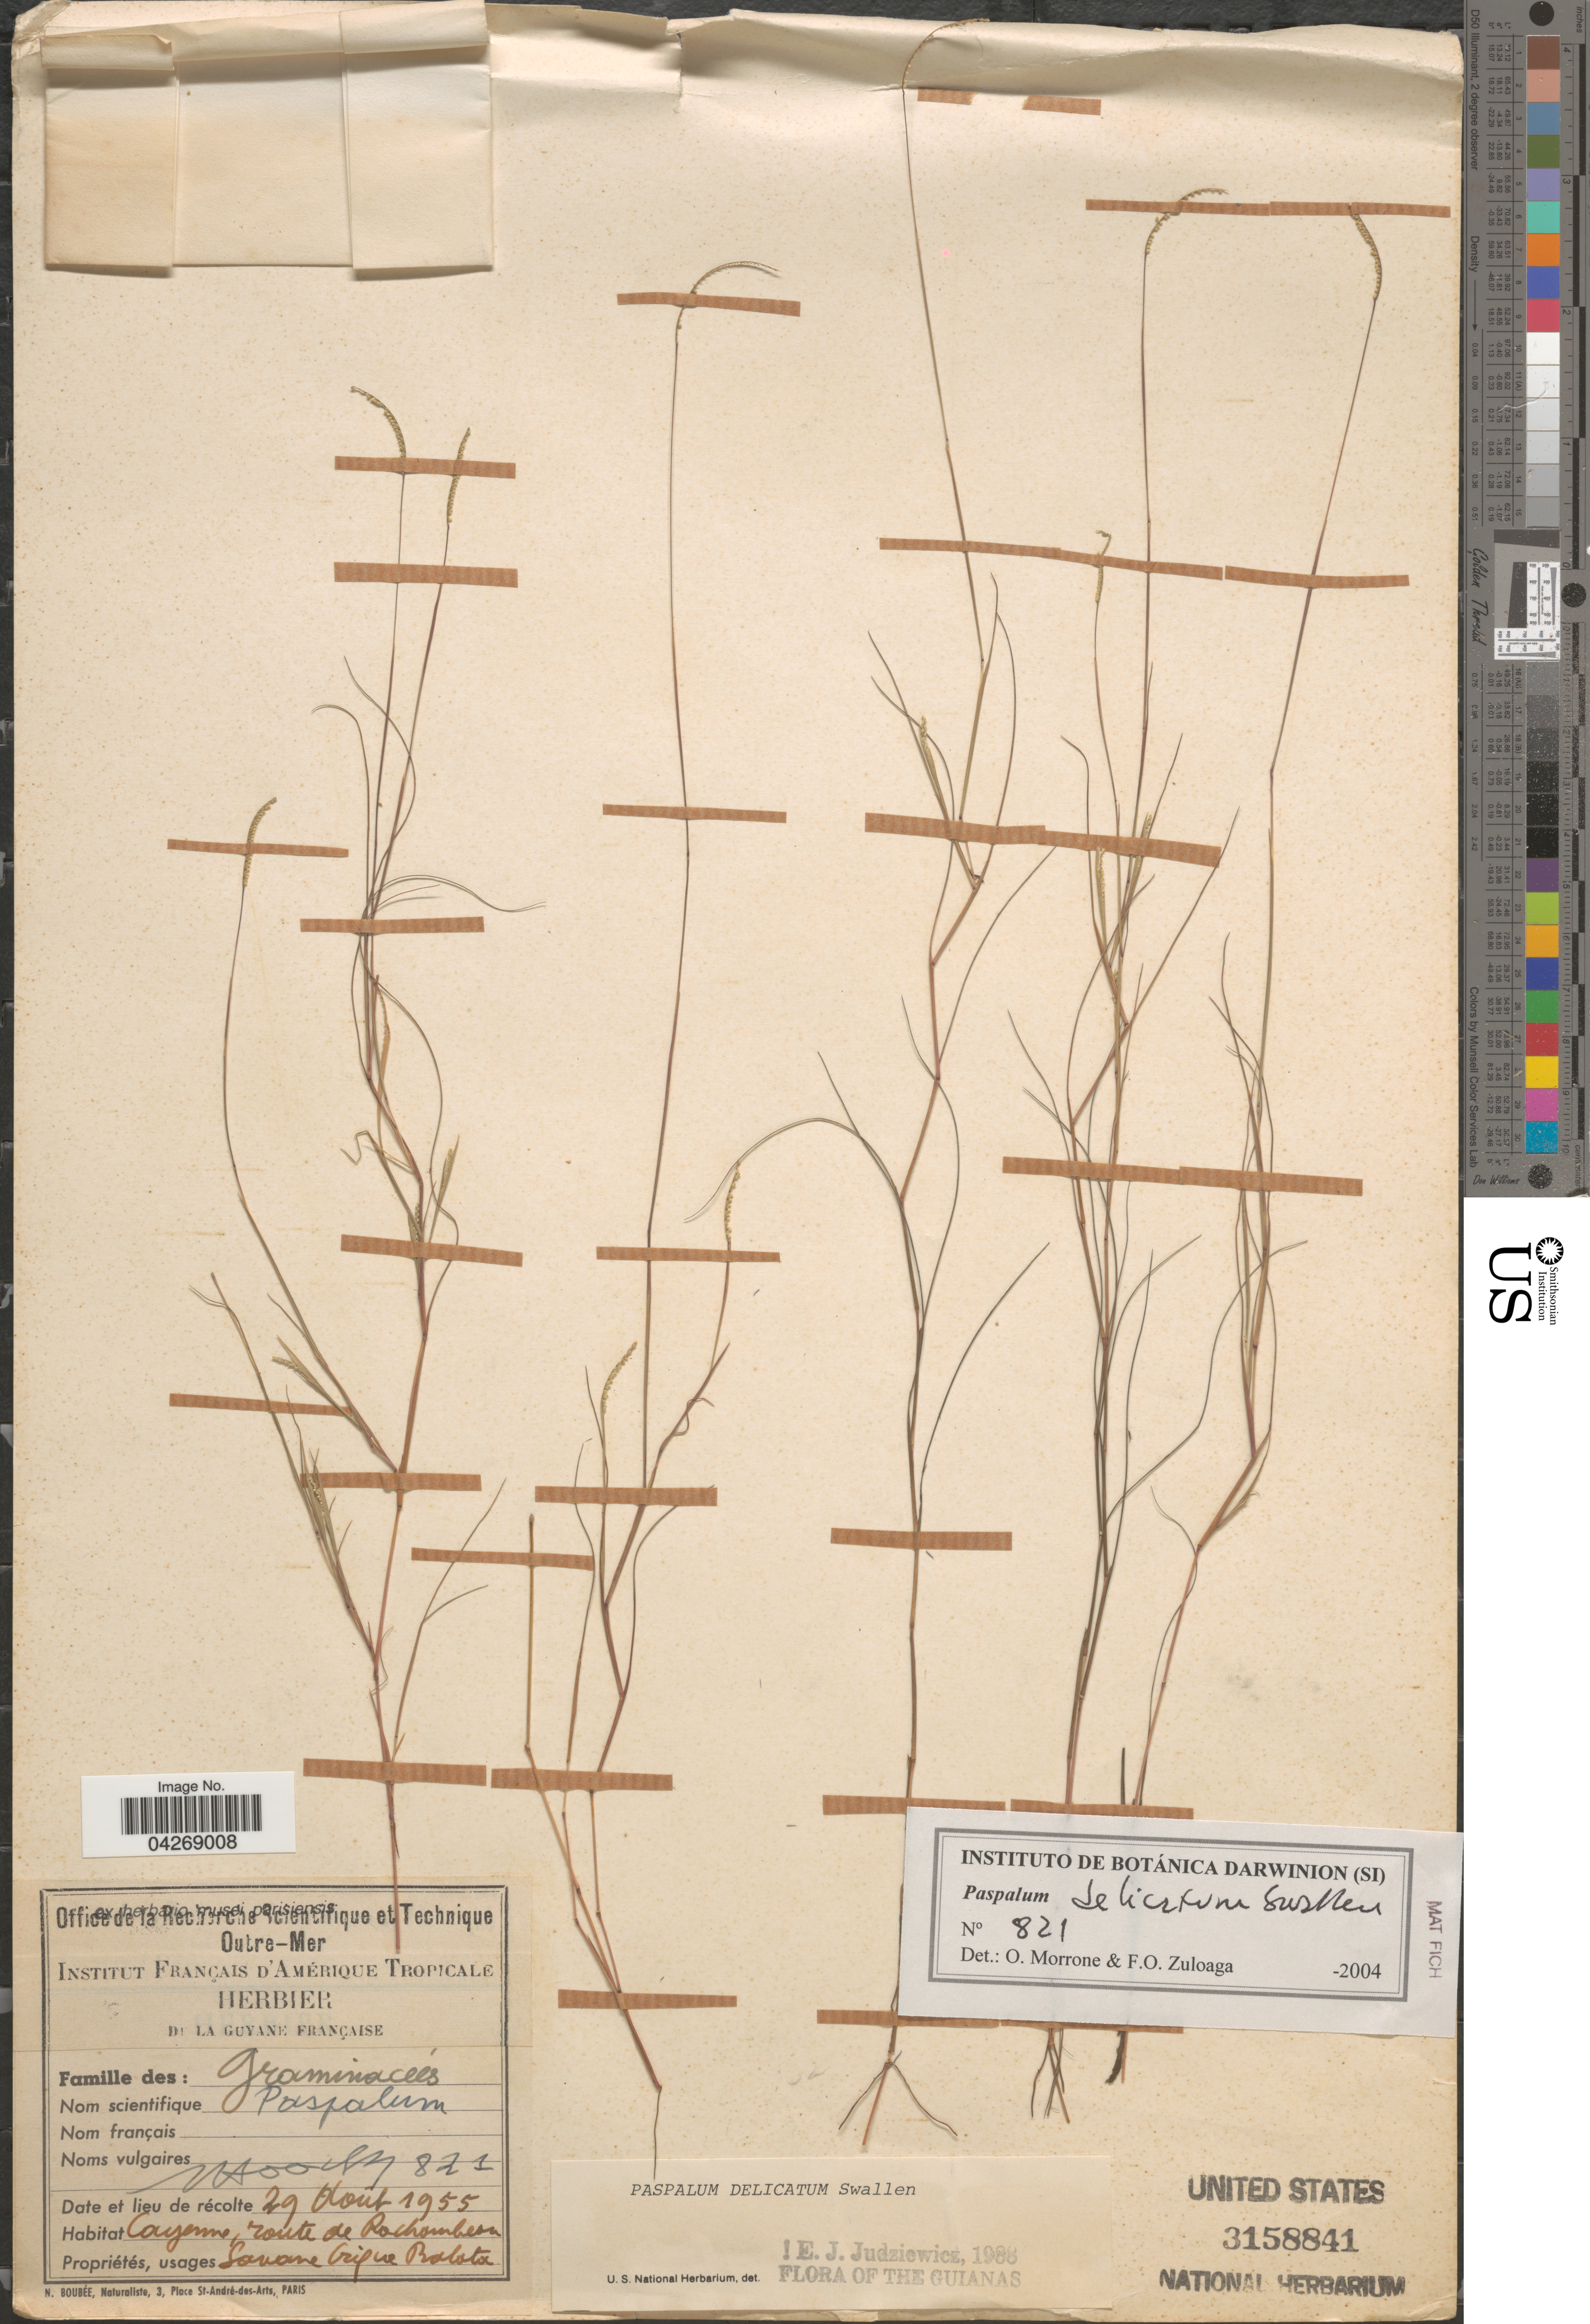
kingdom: Plantae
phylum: Tracheophyta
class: Liliopsida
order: Poales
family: Poaceae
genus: Paspalum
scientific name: Paspalum delicatum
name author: Swallen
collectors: J. Hoock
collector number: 821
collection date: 1955-08-29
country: French Guiana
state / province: Cayenne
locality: Route de Rochambeau. Savane Crique Rolata.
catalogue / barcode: US 3158841